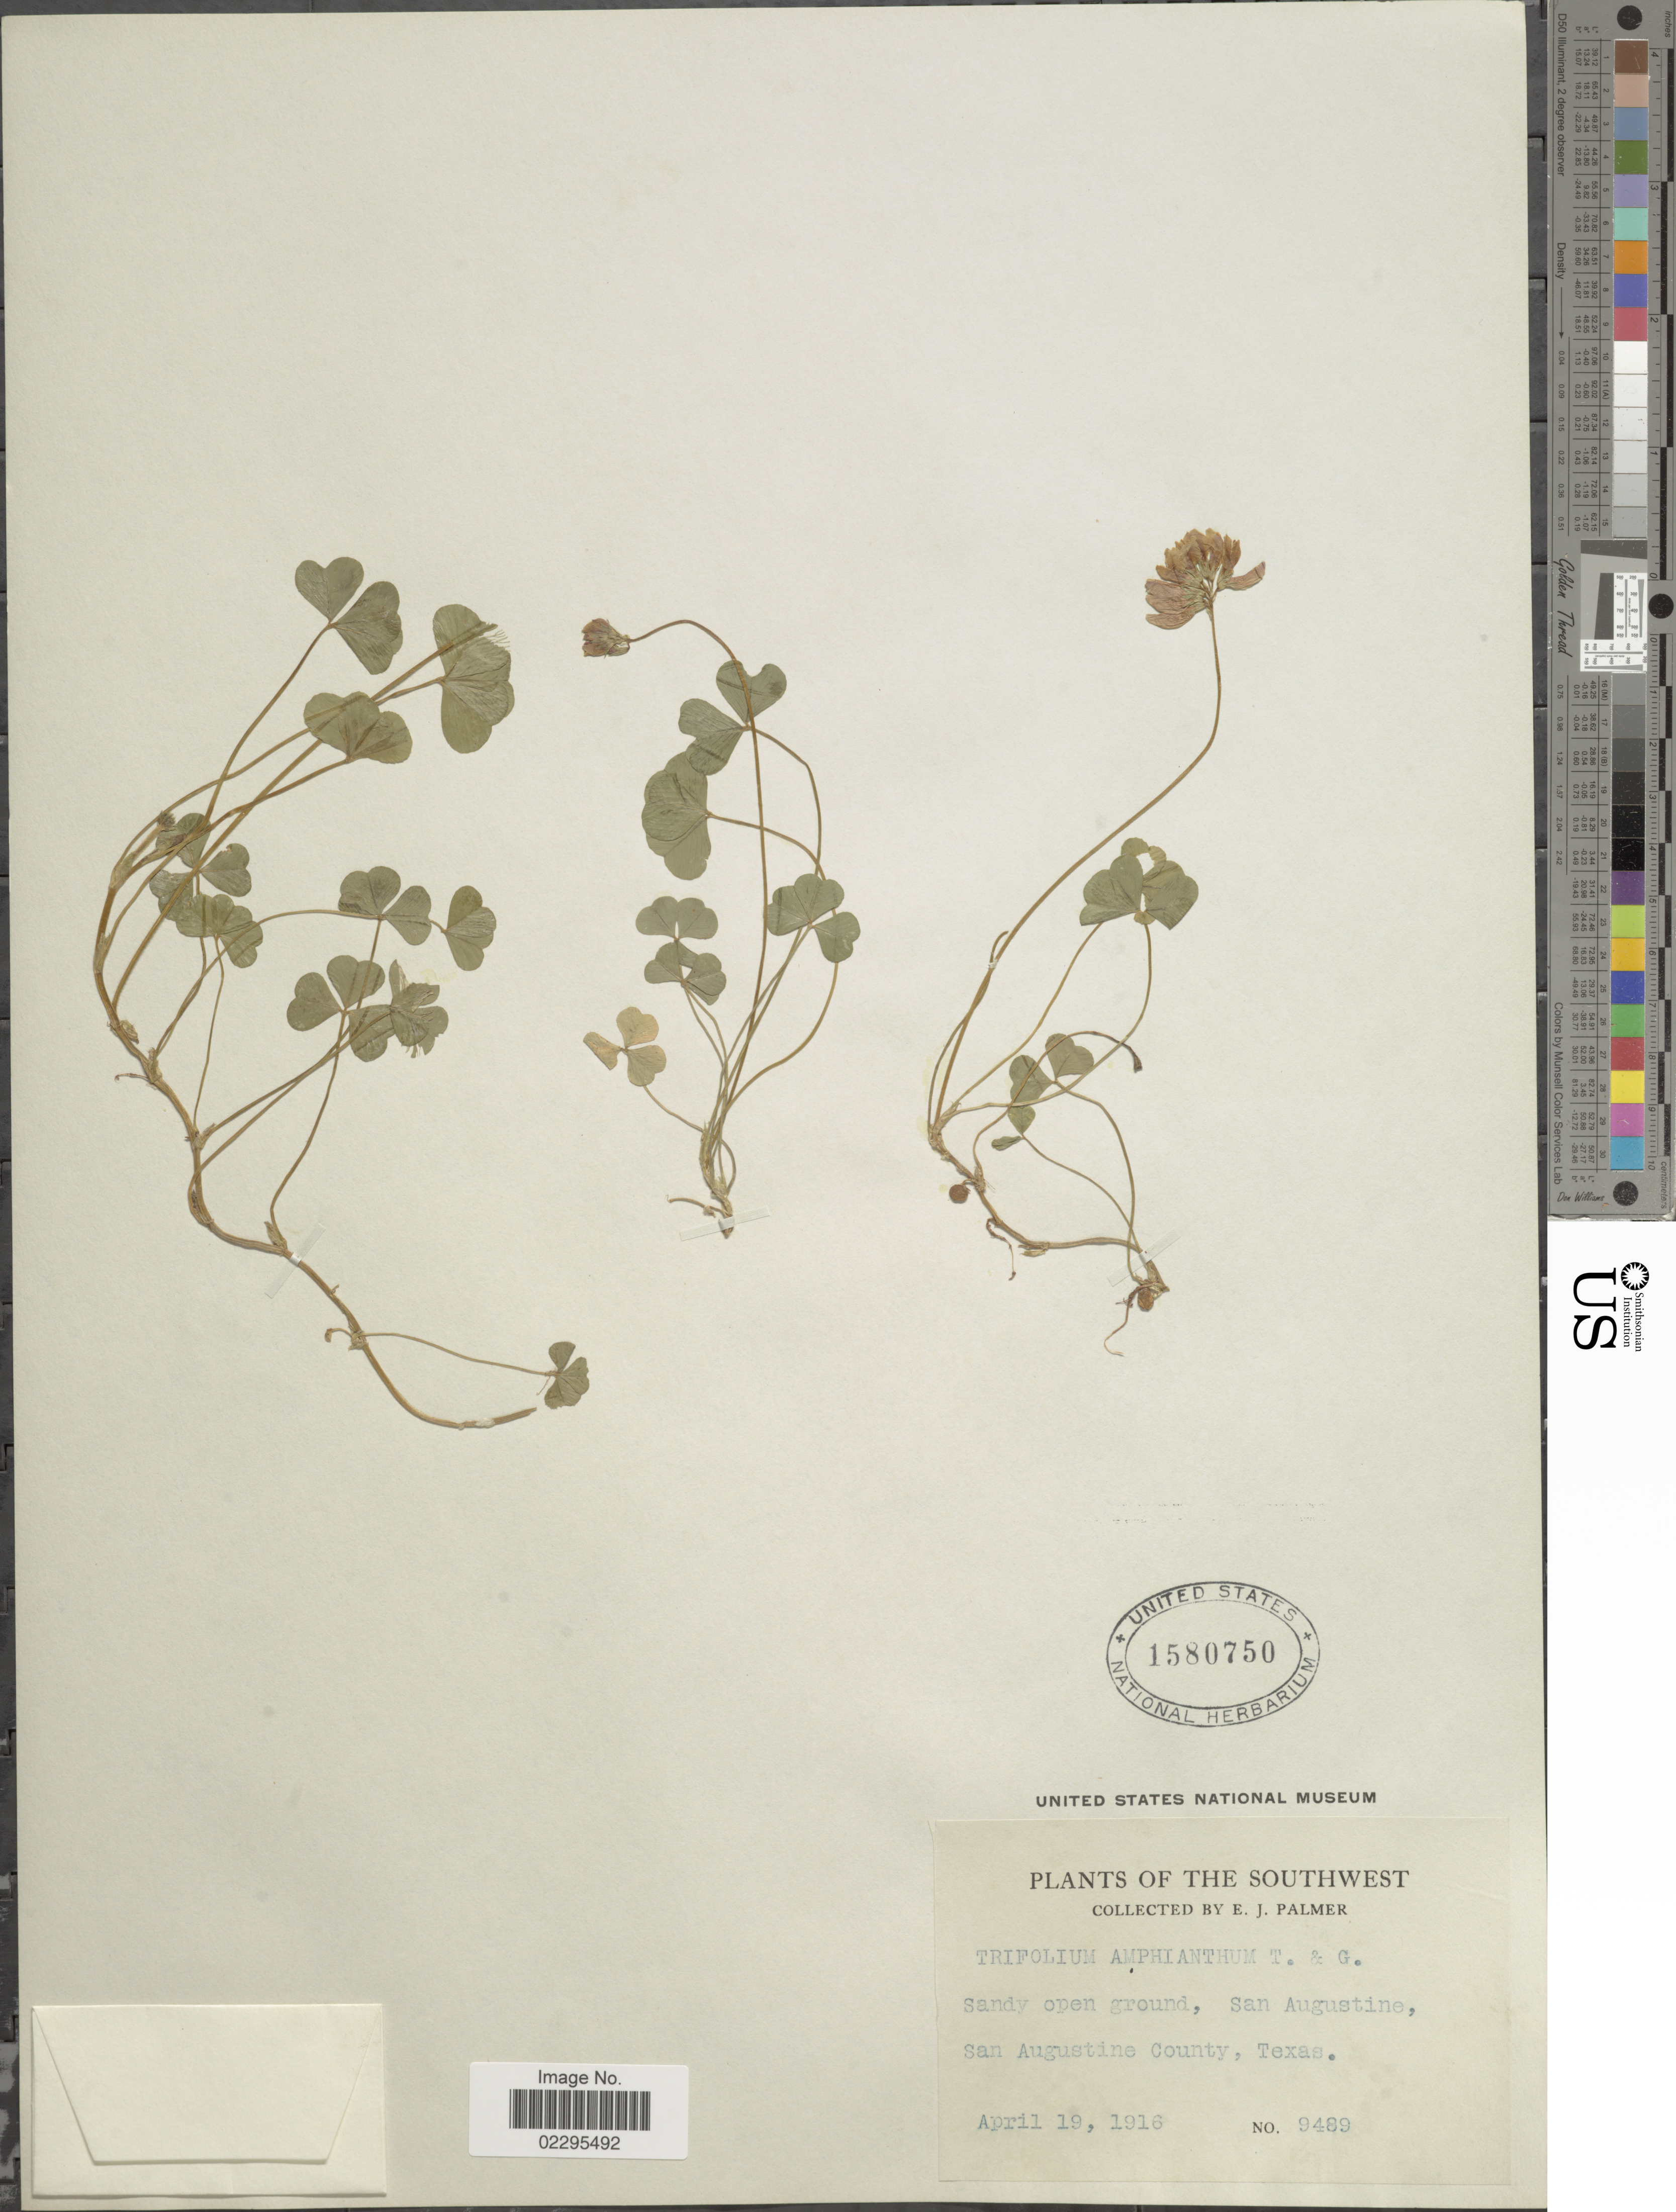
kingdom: Plantae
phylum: Tracheophyta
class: Magnoliopsida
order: Fabales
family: Fabaceae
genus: Trifolium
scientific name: Trifolium amphianthum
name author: Torr. & A. Gray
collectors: E. J. Palmer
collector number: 9489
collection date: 1916-04-19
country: United States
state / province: Texas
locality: Southwest. San Augustine, San Augustine County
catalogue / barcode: US 1580750